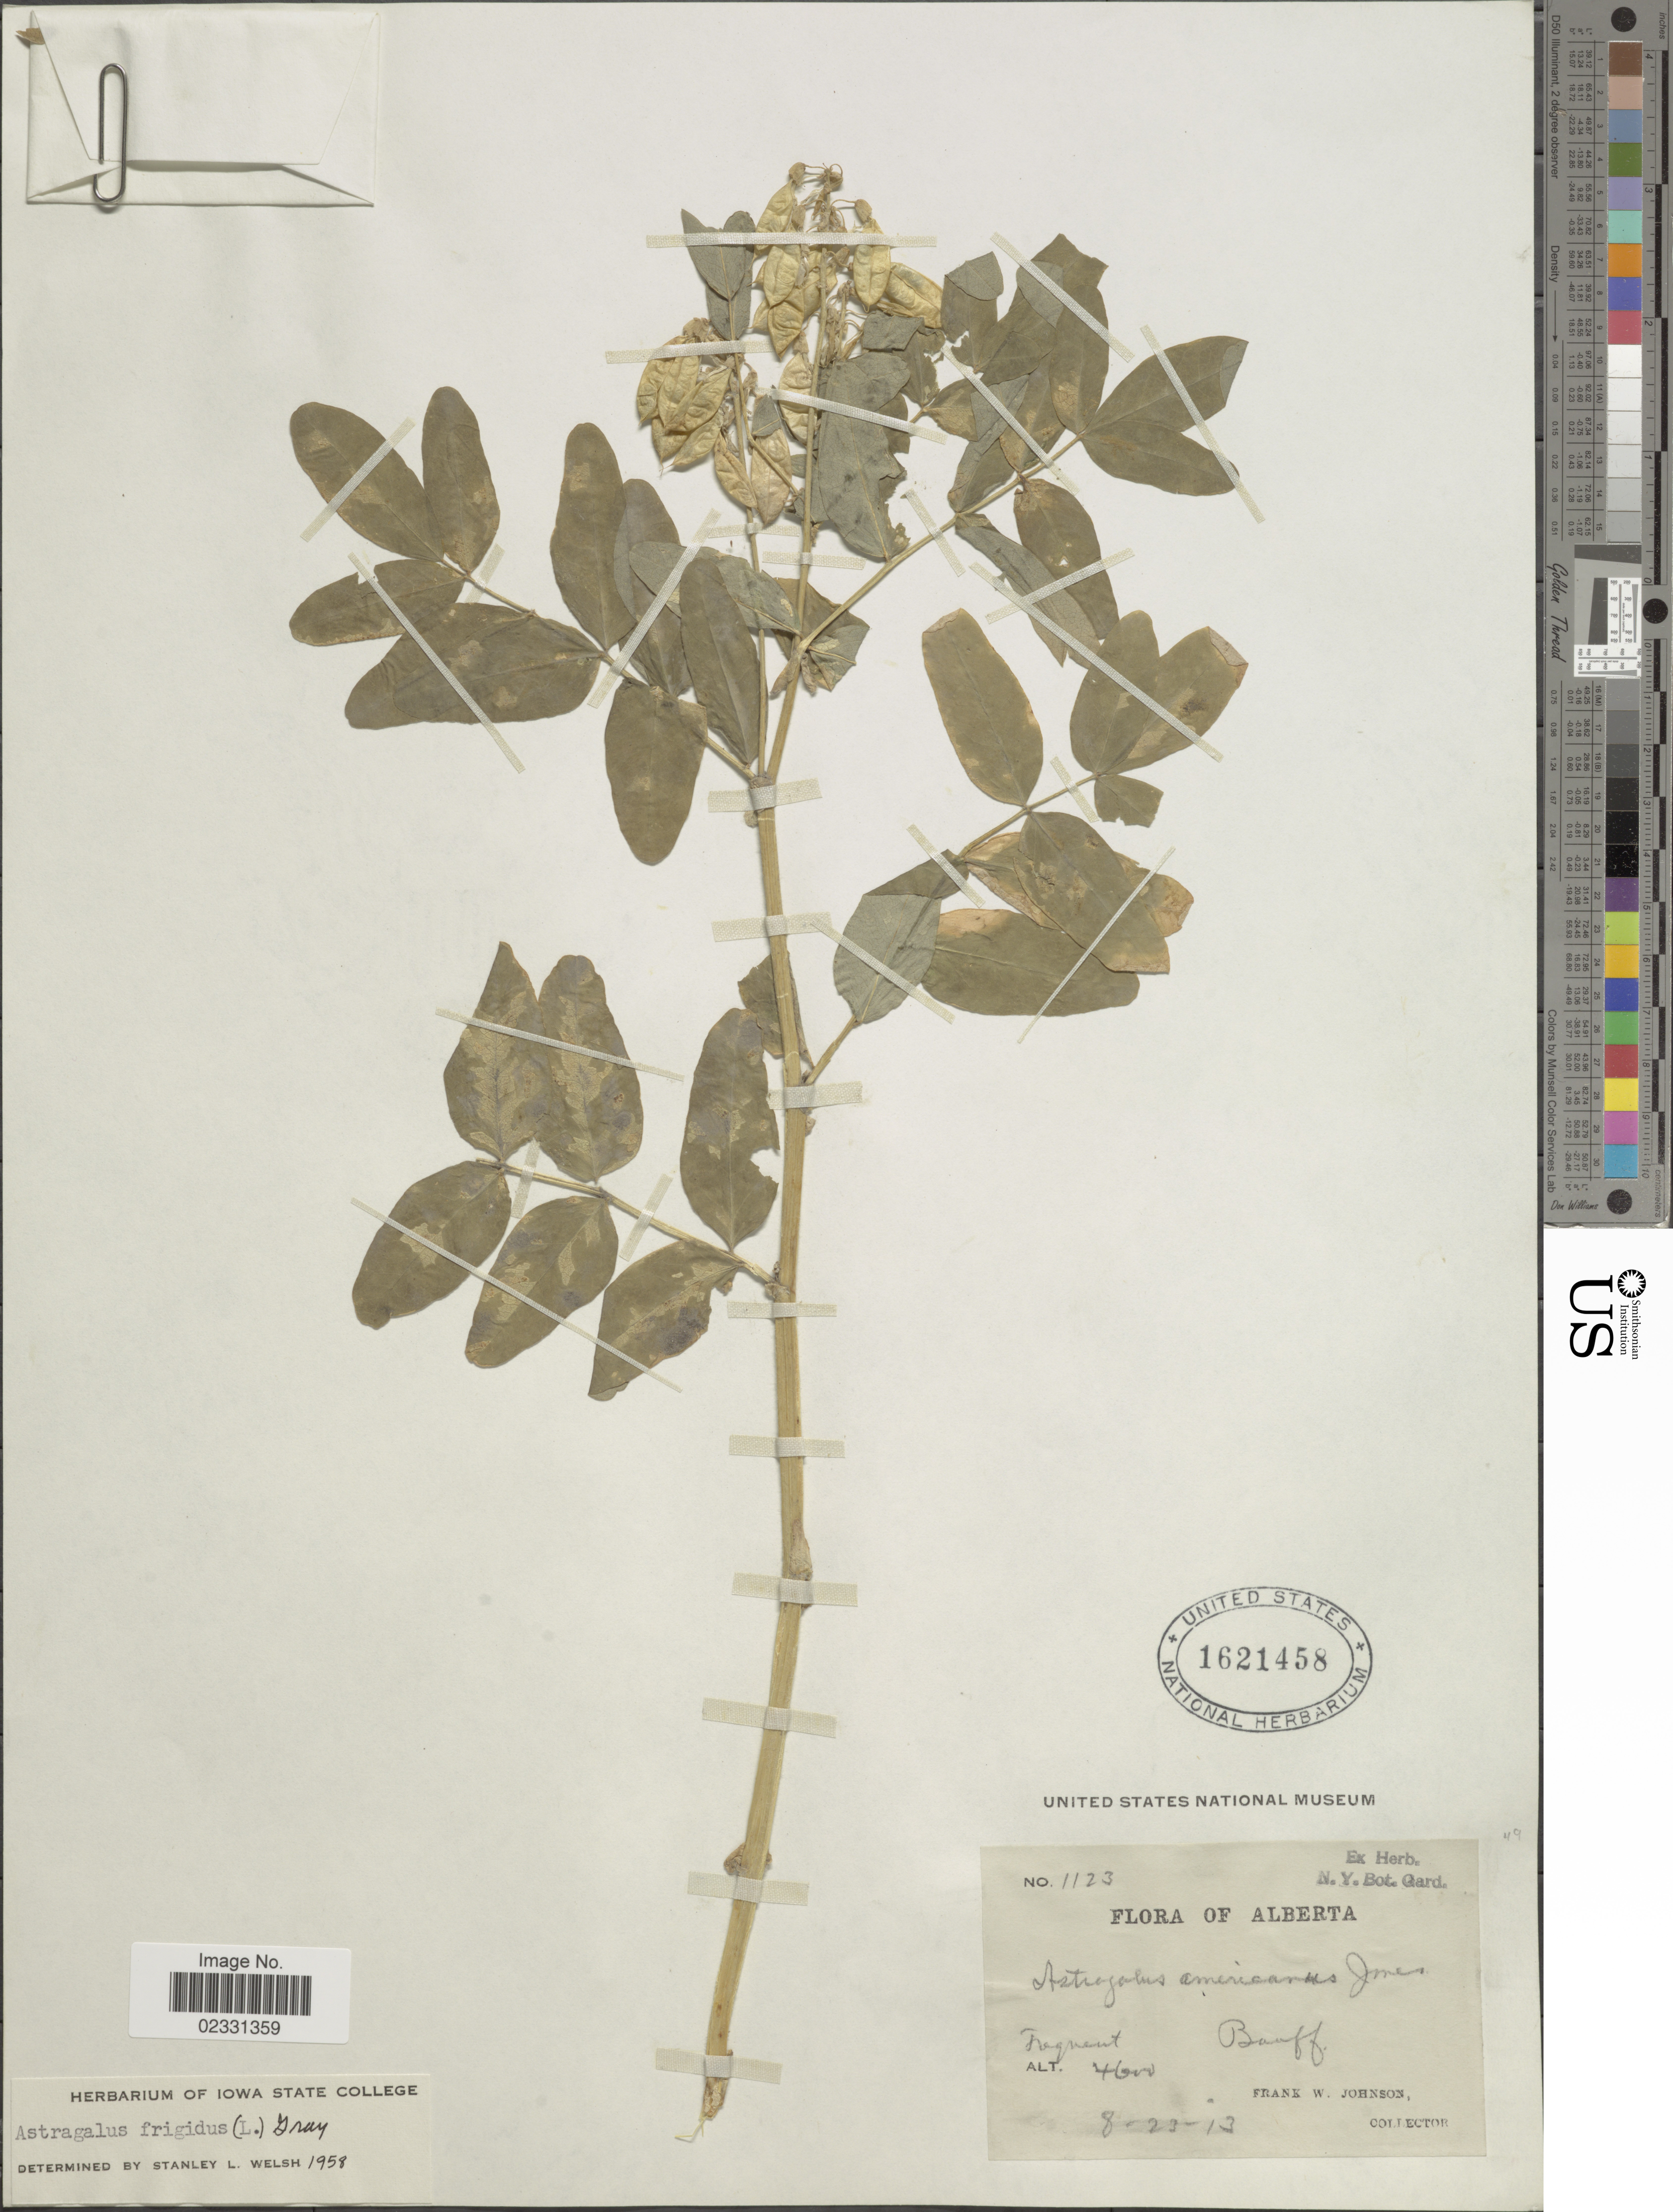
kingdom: Plantae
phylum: Tracheophyta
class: Magnoliopsida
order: Fabales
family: Fabaceae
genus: Astragalus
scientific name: Astragalus frigidus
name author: (L.) A. Gray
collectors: F. W. Johnson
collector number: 1123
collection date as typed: Transcribed d/m/y: 23/8/13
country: Canada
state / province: Alberta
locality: Banff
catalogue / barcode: US 1621458